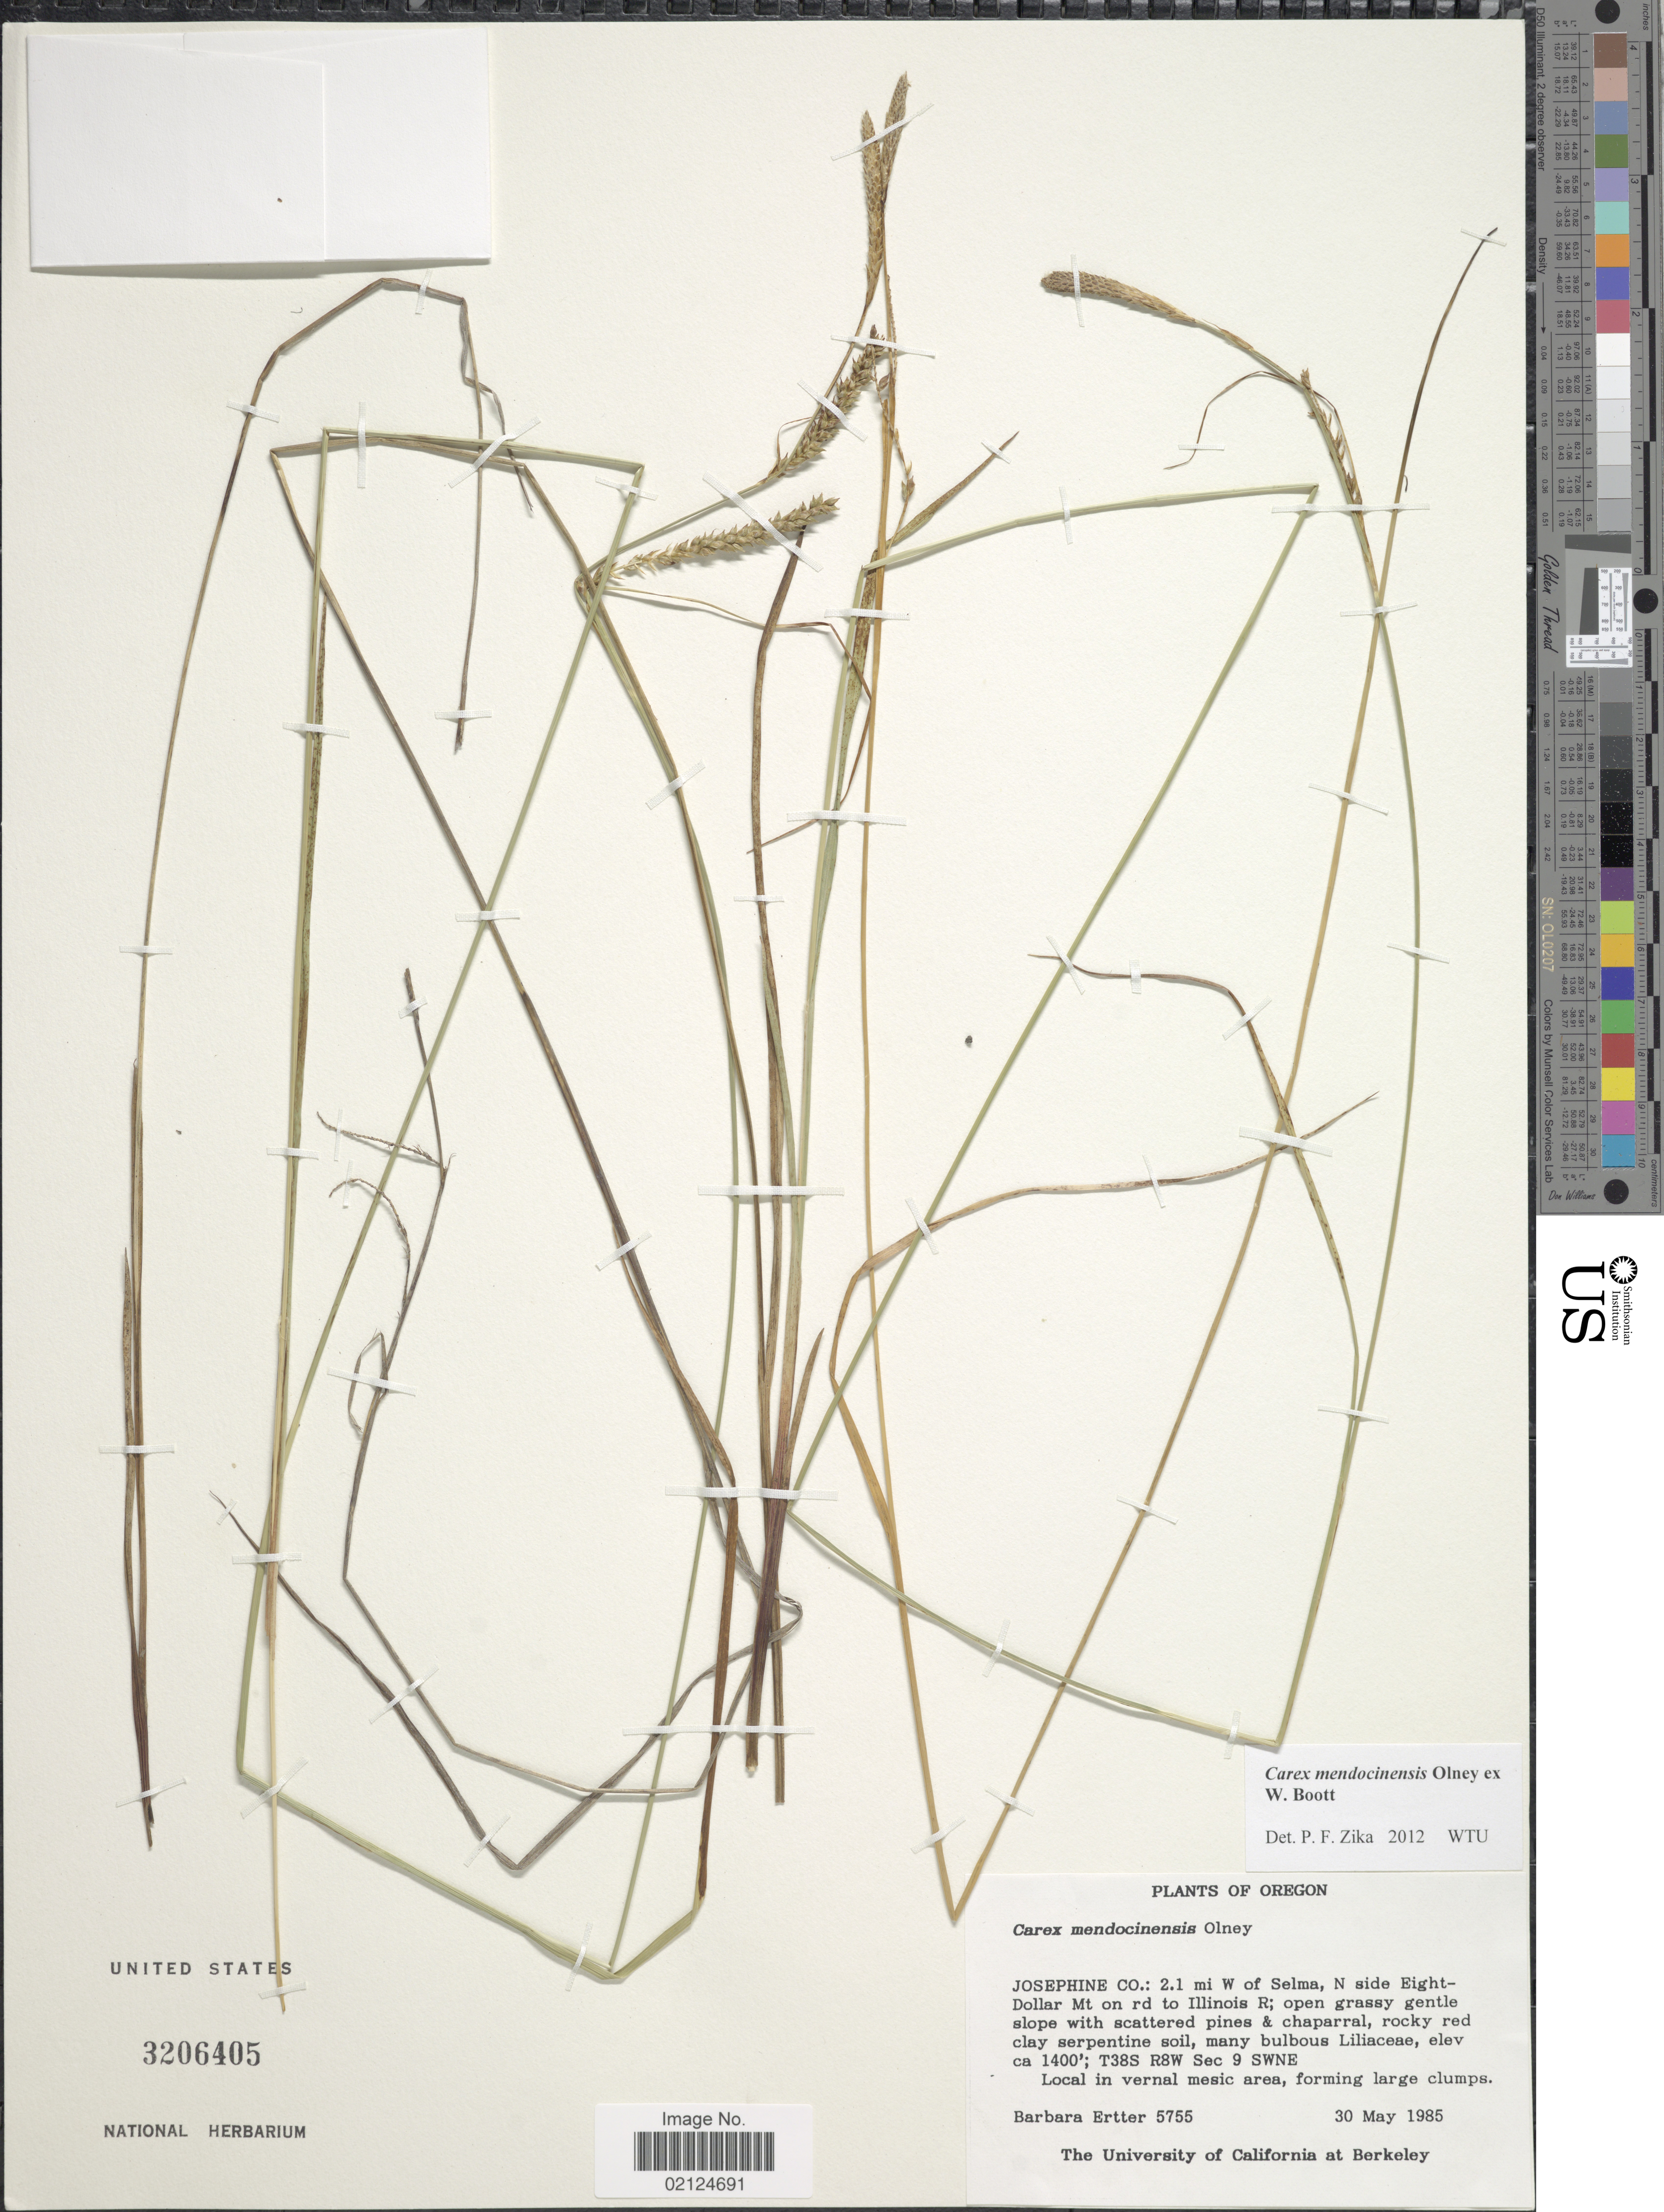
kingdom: Plantae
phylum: Tracheophyta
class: Liliopsida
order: Poales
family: Cyperaceae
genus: Carex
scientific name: Carex mendocinensis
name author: Olney ex Boott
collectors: B. Ertter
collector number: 5755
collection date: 1985-05-30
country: United States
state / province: Oregon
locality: Joesphine Co.: 2.1 mi W of Selma, N side Eight-Dollar Mt on rd Illinois R. T38S R8W Sec 9 SWNE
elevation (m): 427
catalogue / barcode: US 3206405